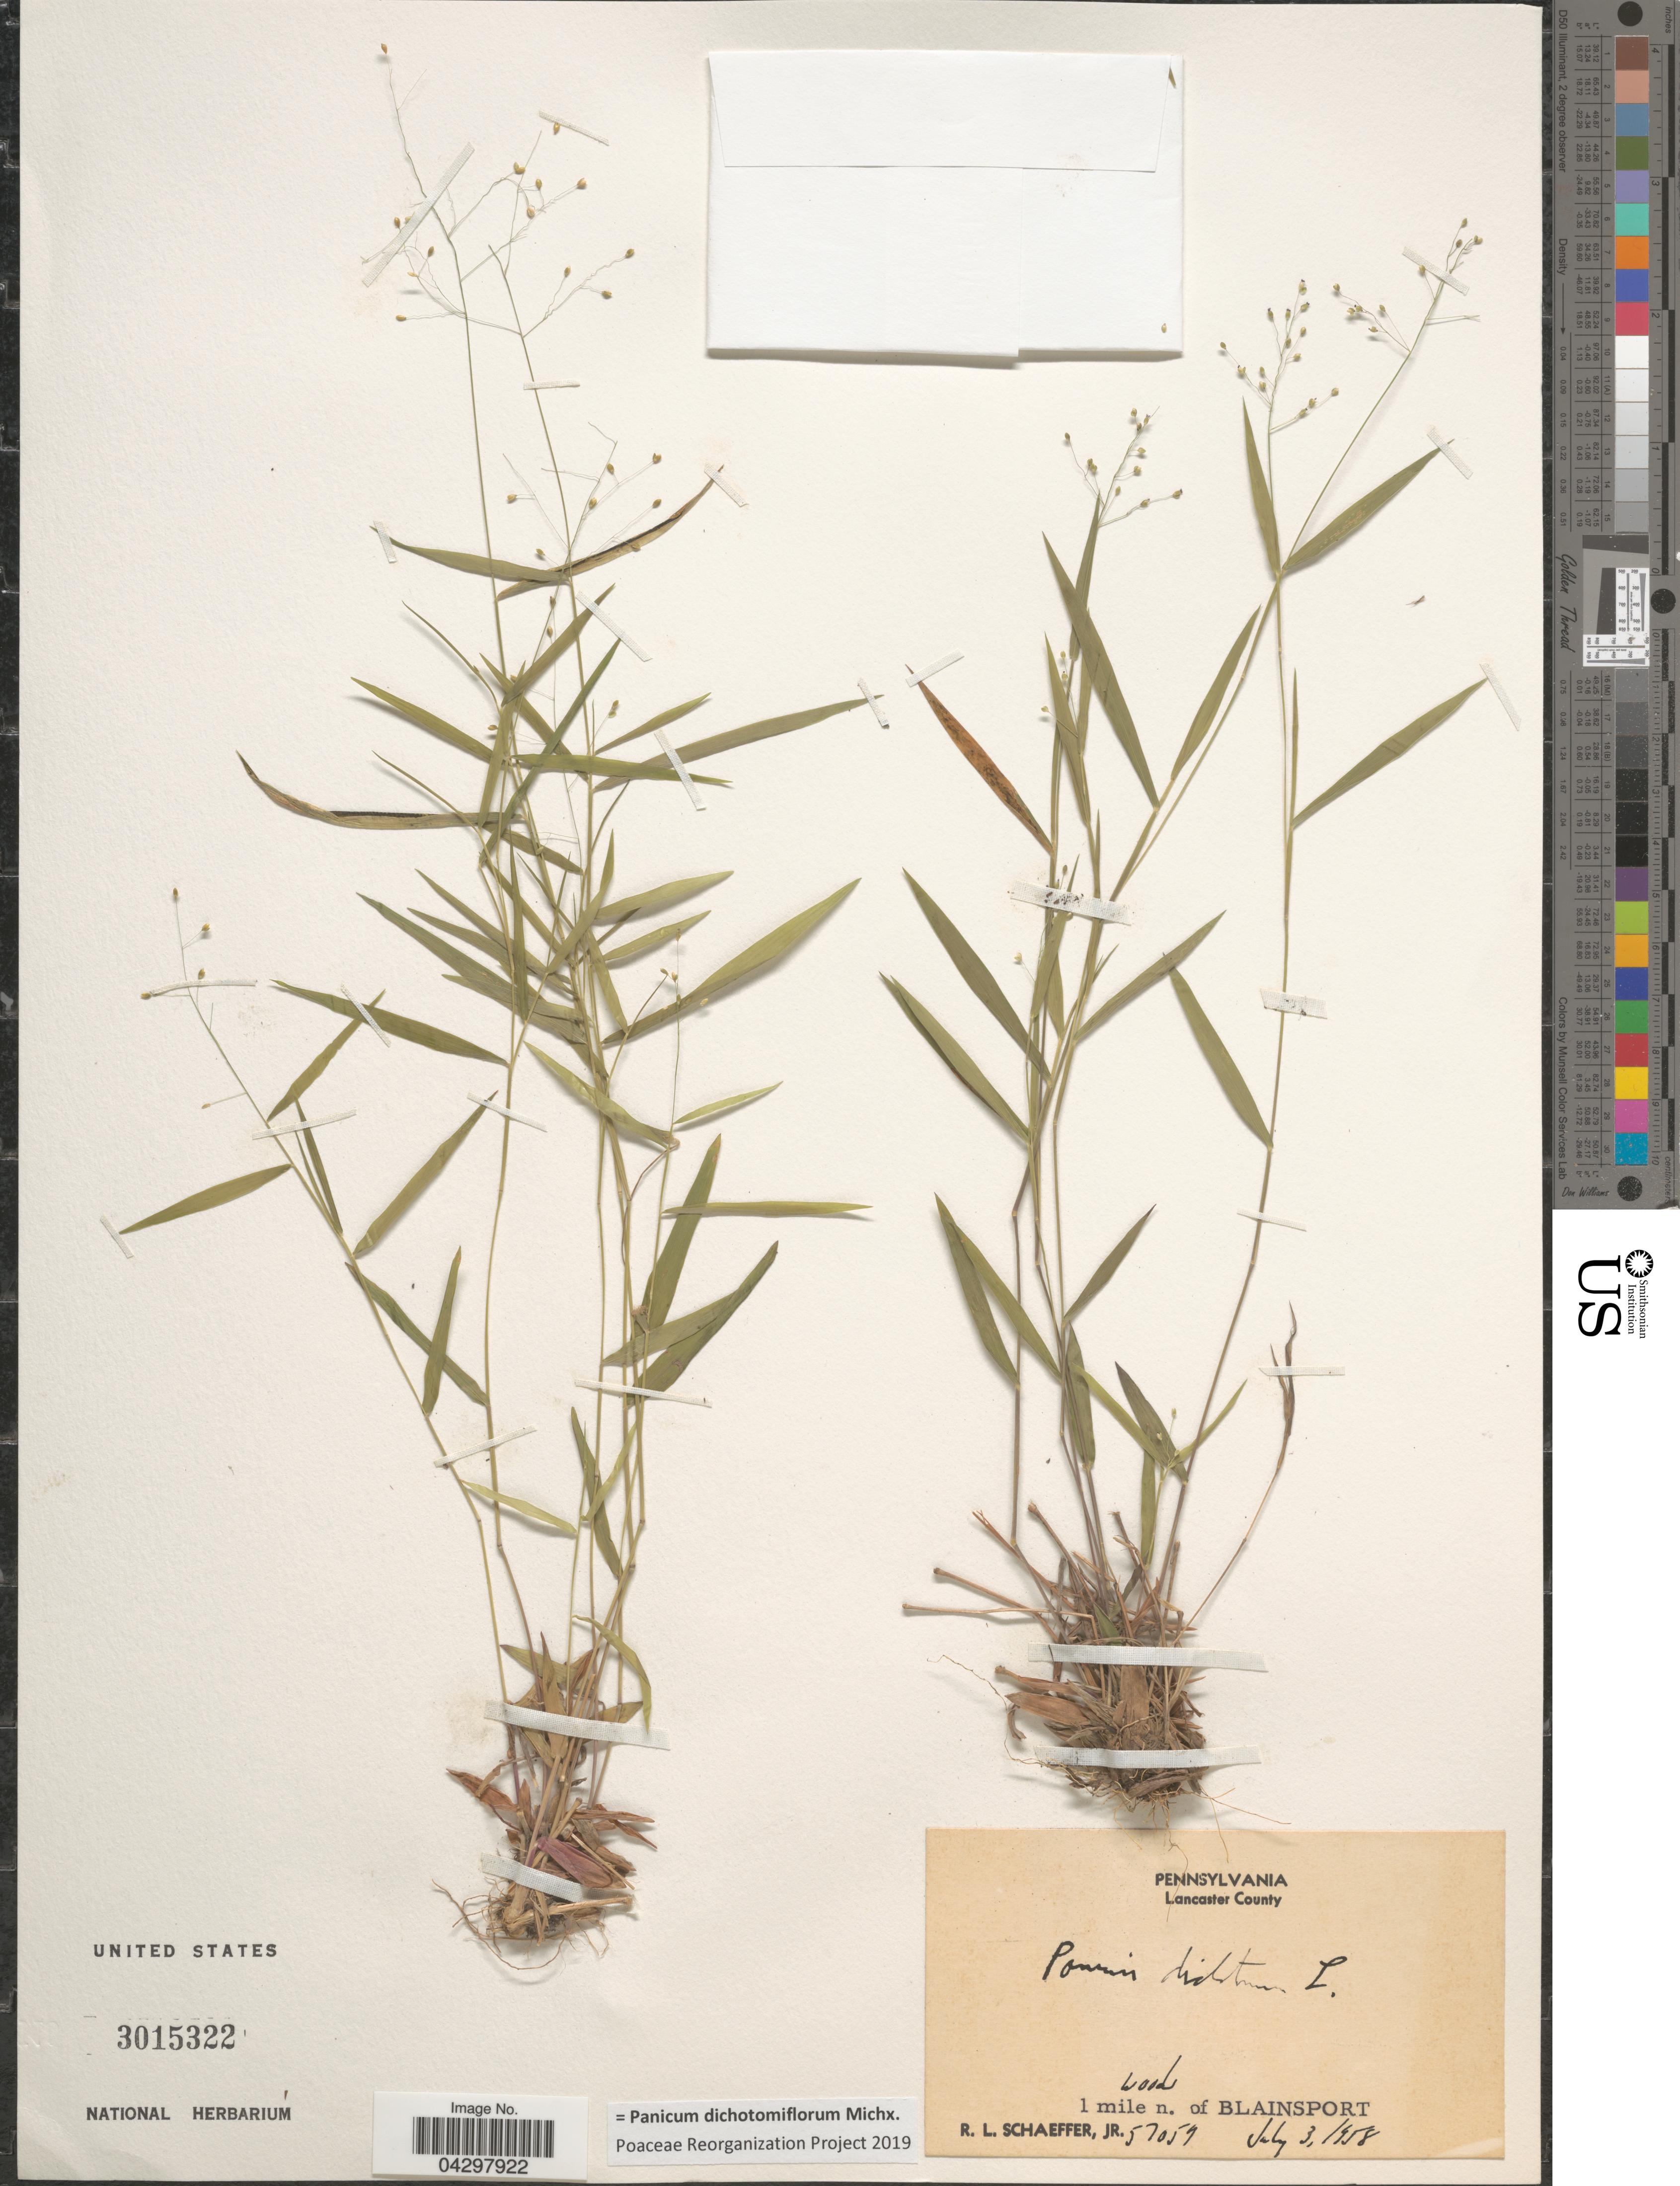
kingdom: Plantae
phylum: Tracheophyta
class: Liliopsida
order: Poales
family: Poaceae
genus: Panicum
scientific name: Panicum dichotomiflorum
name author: Michx.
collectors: R. L. Schaeffer Jr.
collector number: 57059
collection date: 1958-07-03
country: United States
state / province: Pennsylvania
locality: Lancaster County. 1 mile n. of Blainsport.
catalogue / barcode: US 3015322